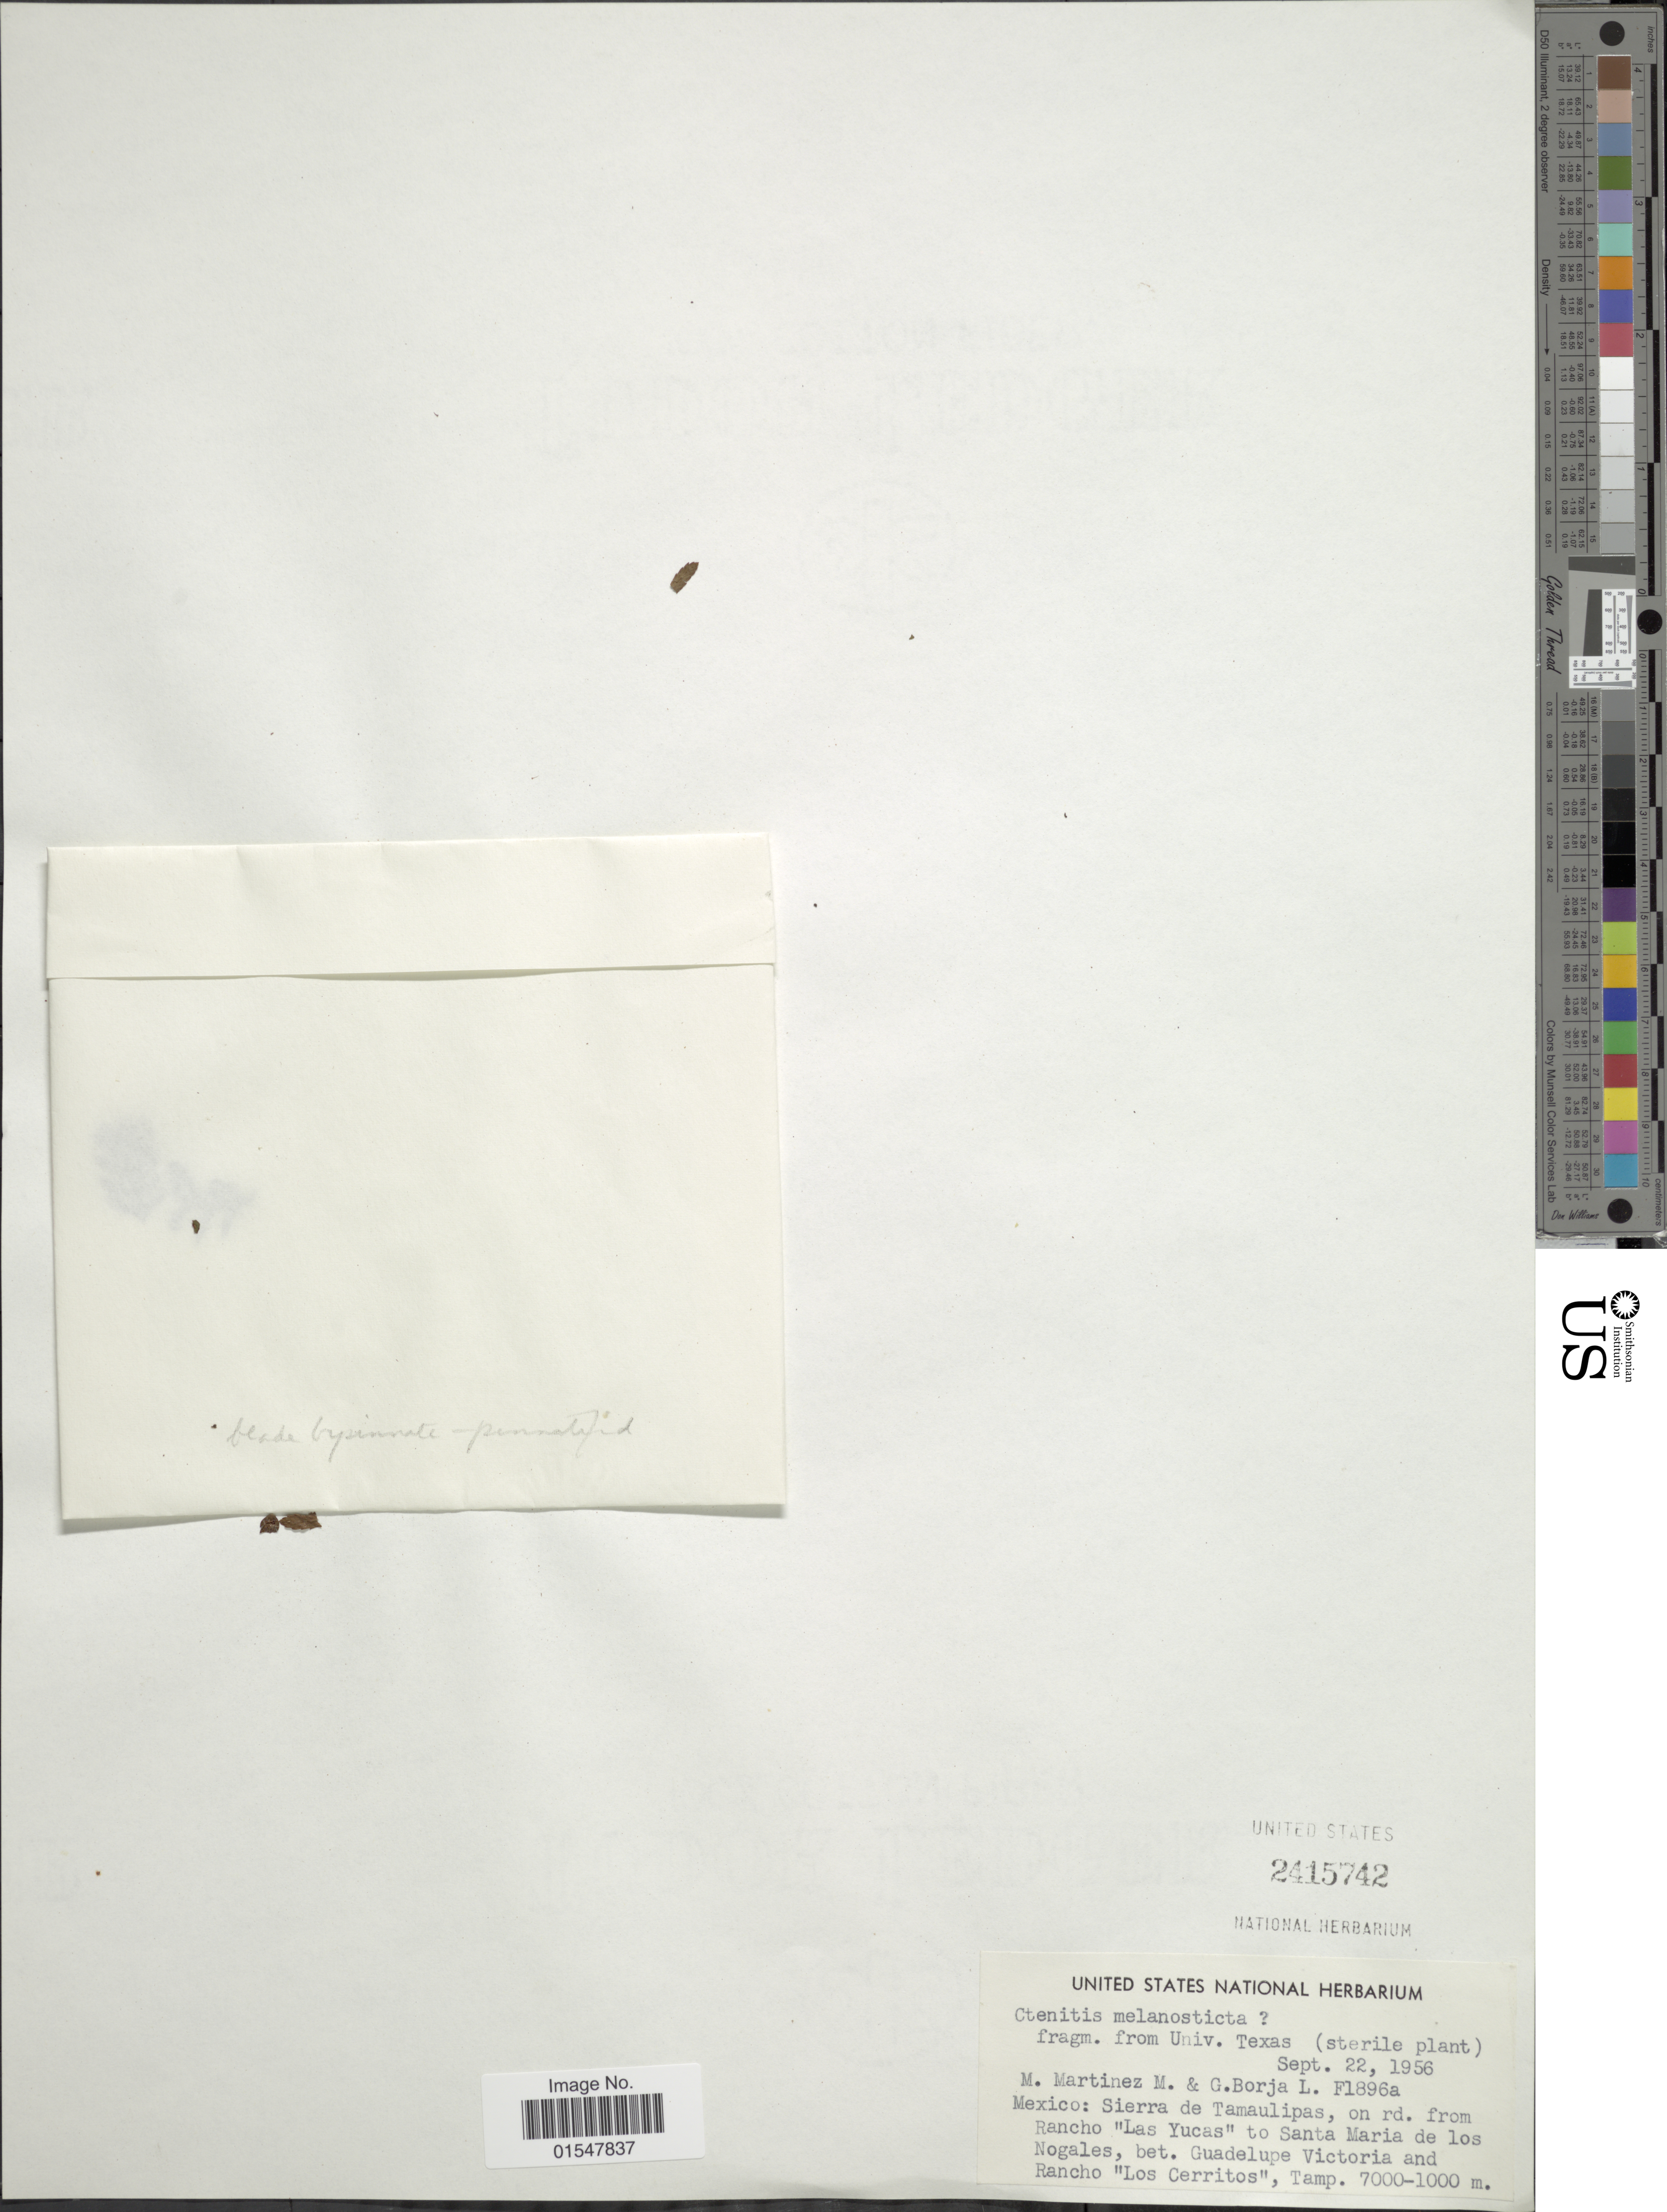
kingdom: Plantae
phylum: Tracheophyta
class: Polypodiopsida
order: Polypodiales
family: Dryopteridaceae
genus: Ctenitis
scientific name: Ctenitis melanosticta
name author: (Kunze) Copel.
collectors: M. Martinez & G. Borja-L.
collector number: FL896a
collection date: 1956-09-22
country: Mexico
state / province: Tamaulipas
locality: Mexico: Sierra de Tamaulipas, on rd. from Rancho "Las Yucas"to Santa Maria de los Mogales, bet. Guadelupe Victoria and Rancho "Los Cerritos"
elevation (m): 1000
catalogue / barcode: US 2415742